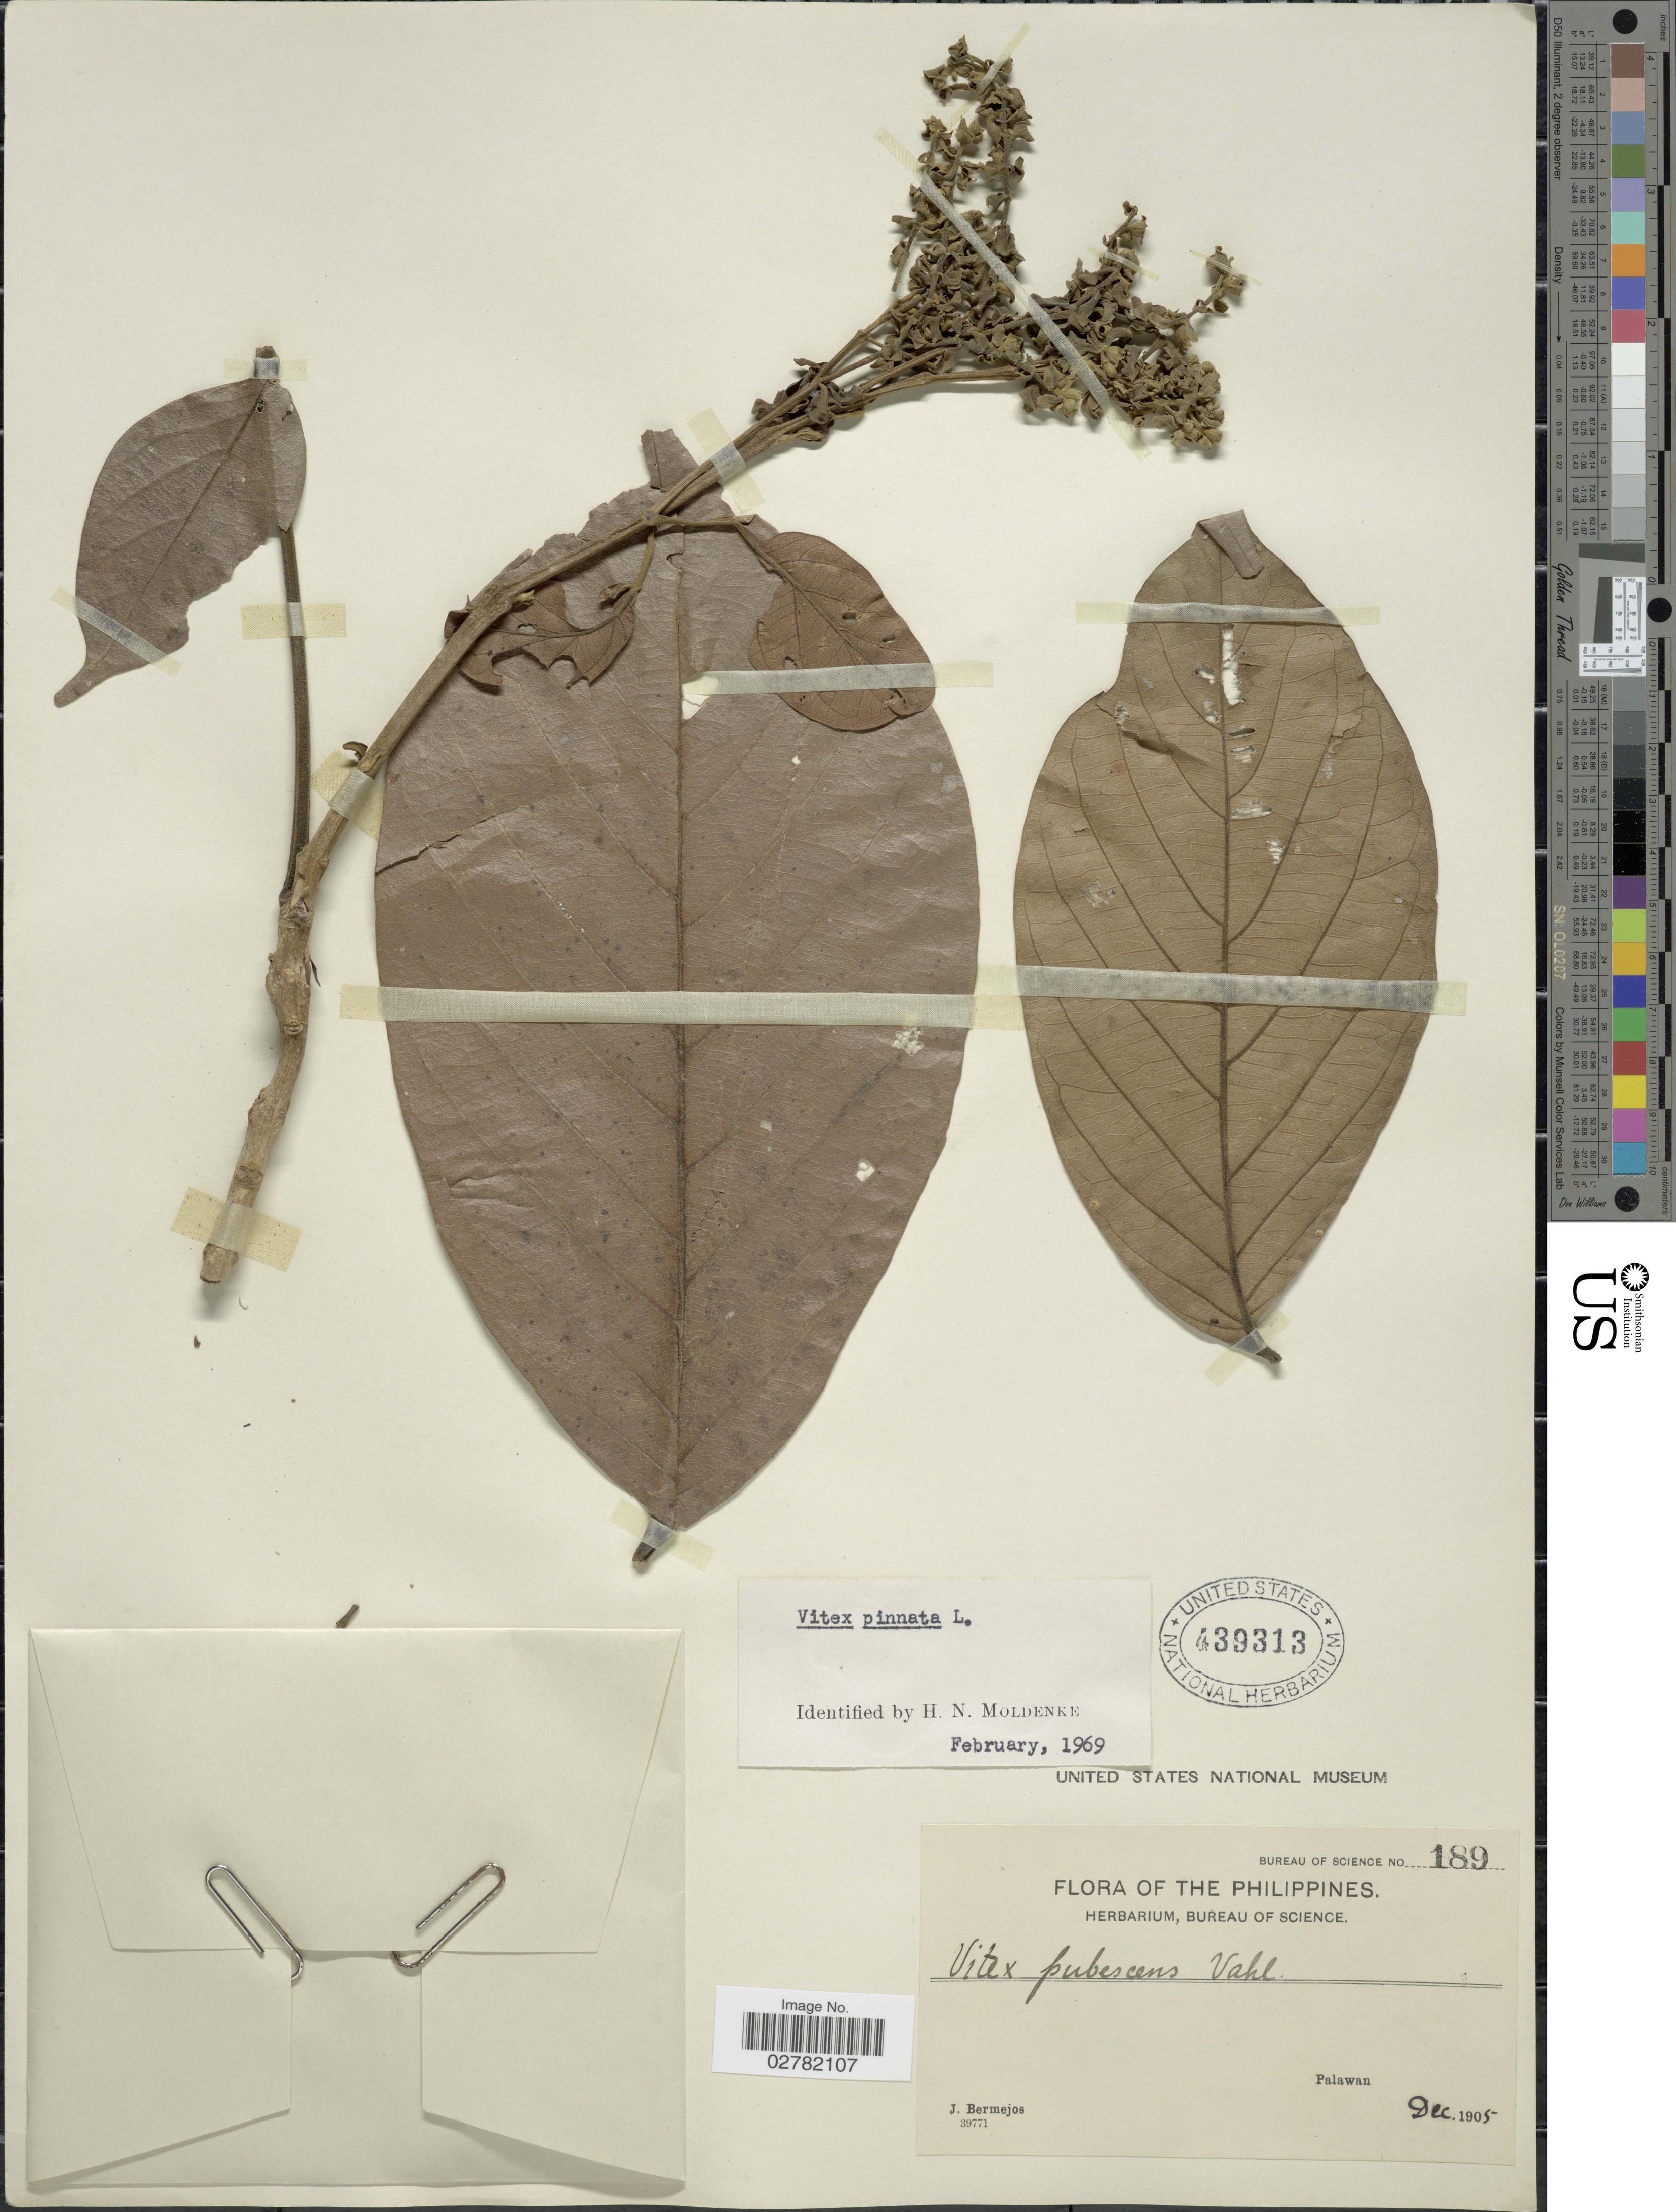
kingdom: Plantae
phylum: Tracheophyta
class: Magnoliopsida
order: Lamiales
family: Lamiaceae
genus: Vitex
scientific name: Vitex pinnata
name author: L.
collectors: J. Bermejos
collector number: Bureau of Science 189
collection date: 1905-12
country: Philippines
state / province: Mimaropa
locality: Palawan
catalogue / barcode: US 439313